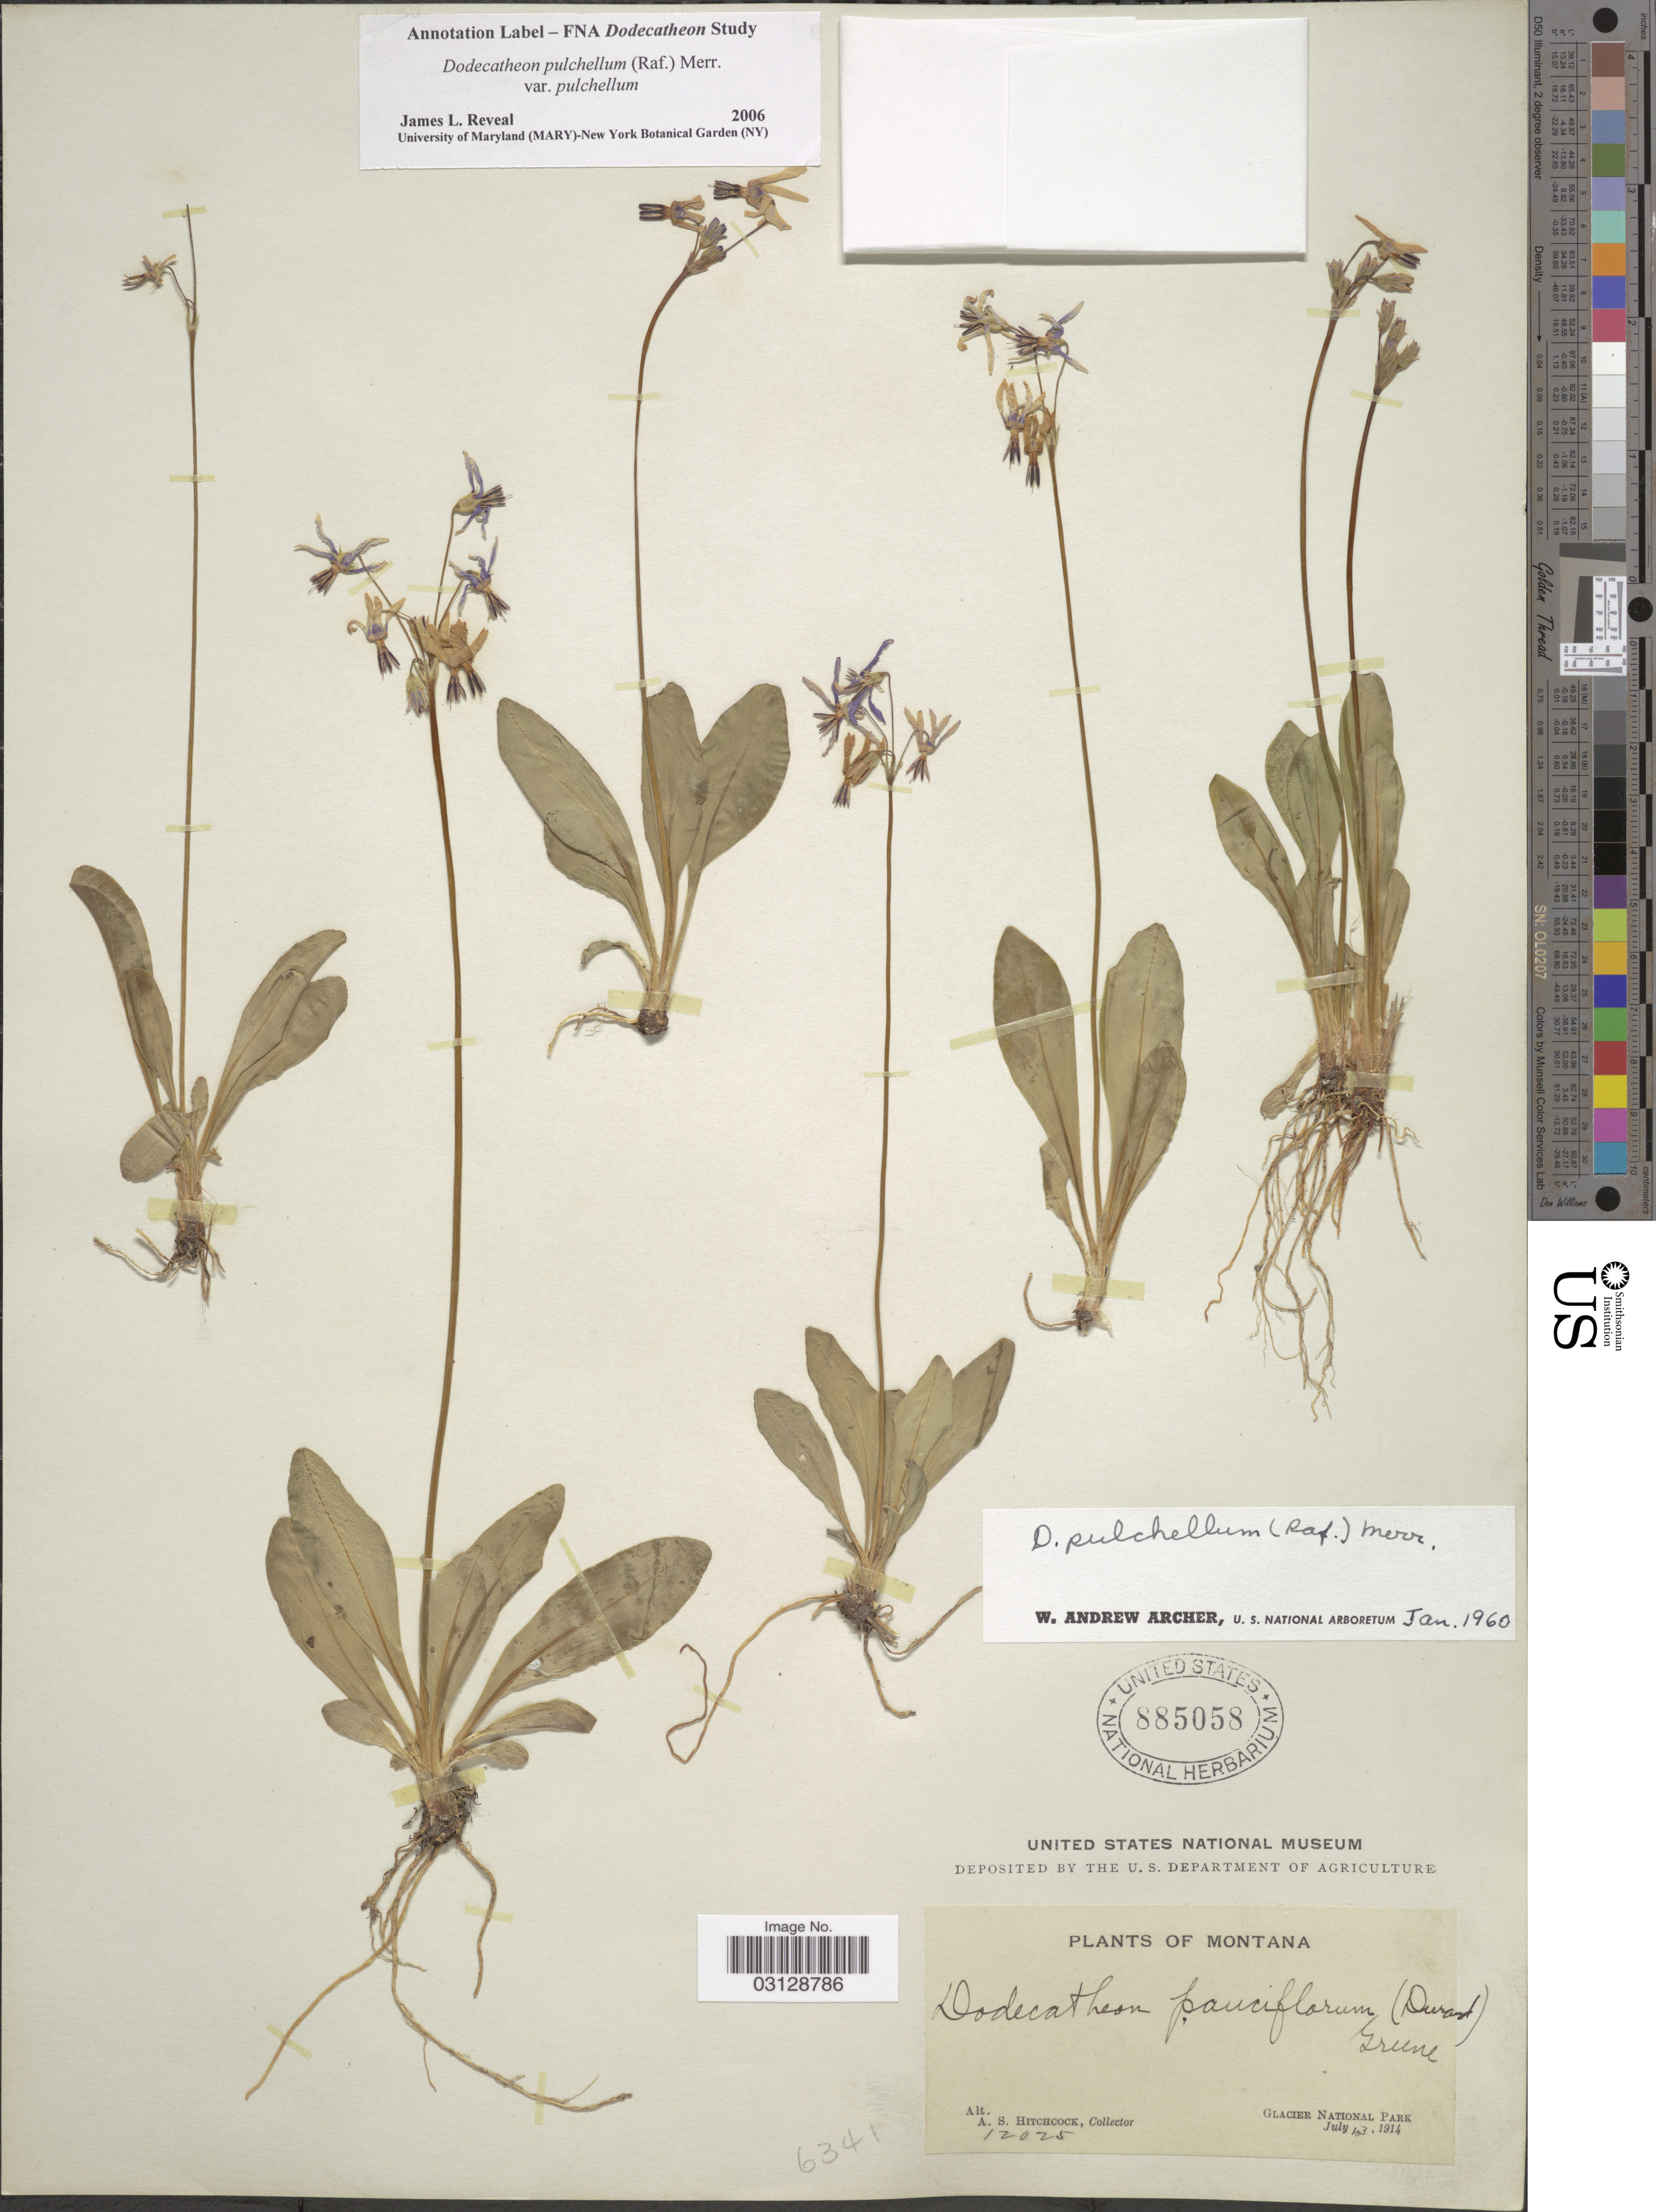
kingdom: Plantae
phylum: Tracheophyta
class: Magnoliopsida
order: Ericales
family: Primulaceae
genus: Dodecatheon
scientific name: Dodecatheon pulchellum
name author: (Raf.) Merr.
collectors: A. S. Hitchcock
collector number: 12025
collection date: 1914-07-13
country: United States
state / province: Montana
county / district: Flathead / Glacier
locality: Glacier National Park.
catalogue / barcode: US 885058